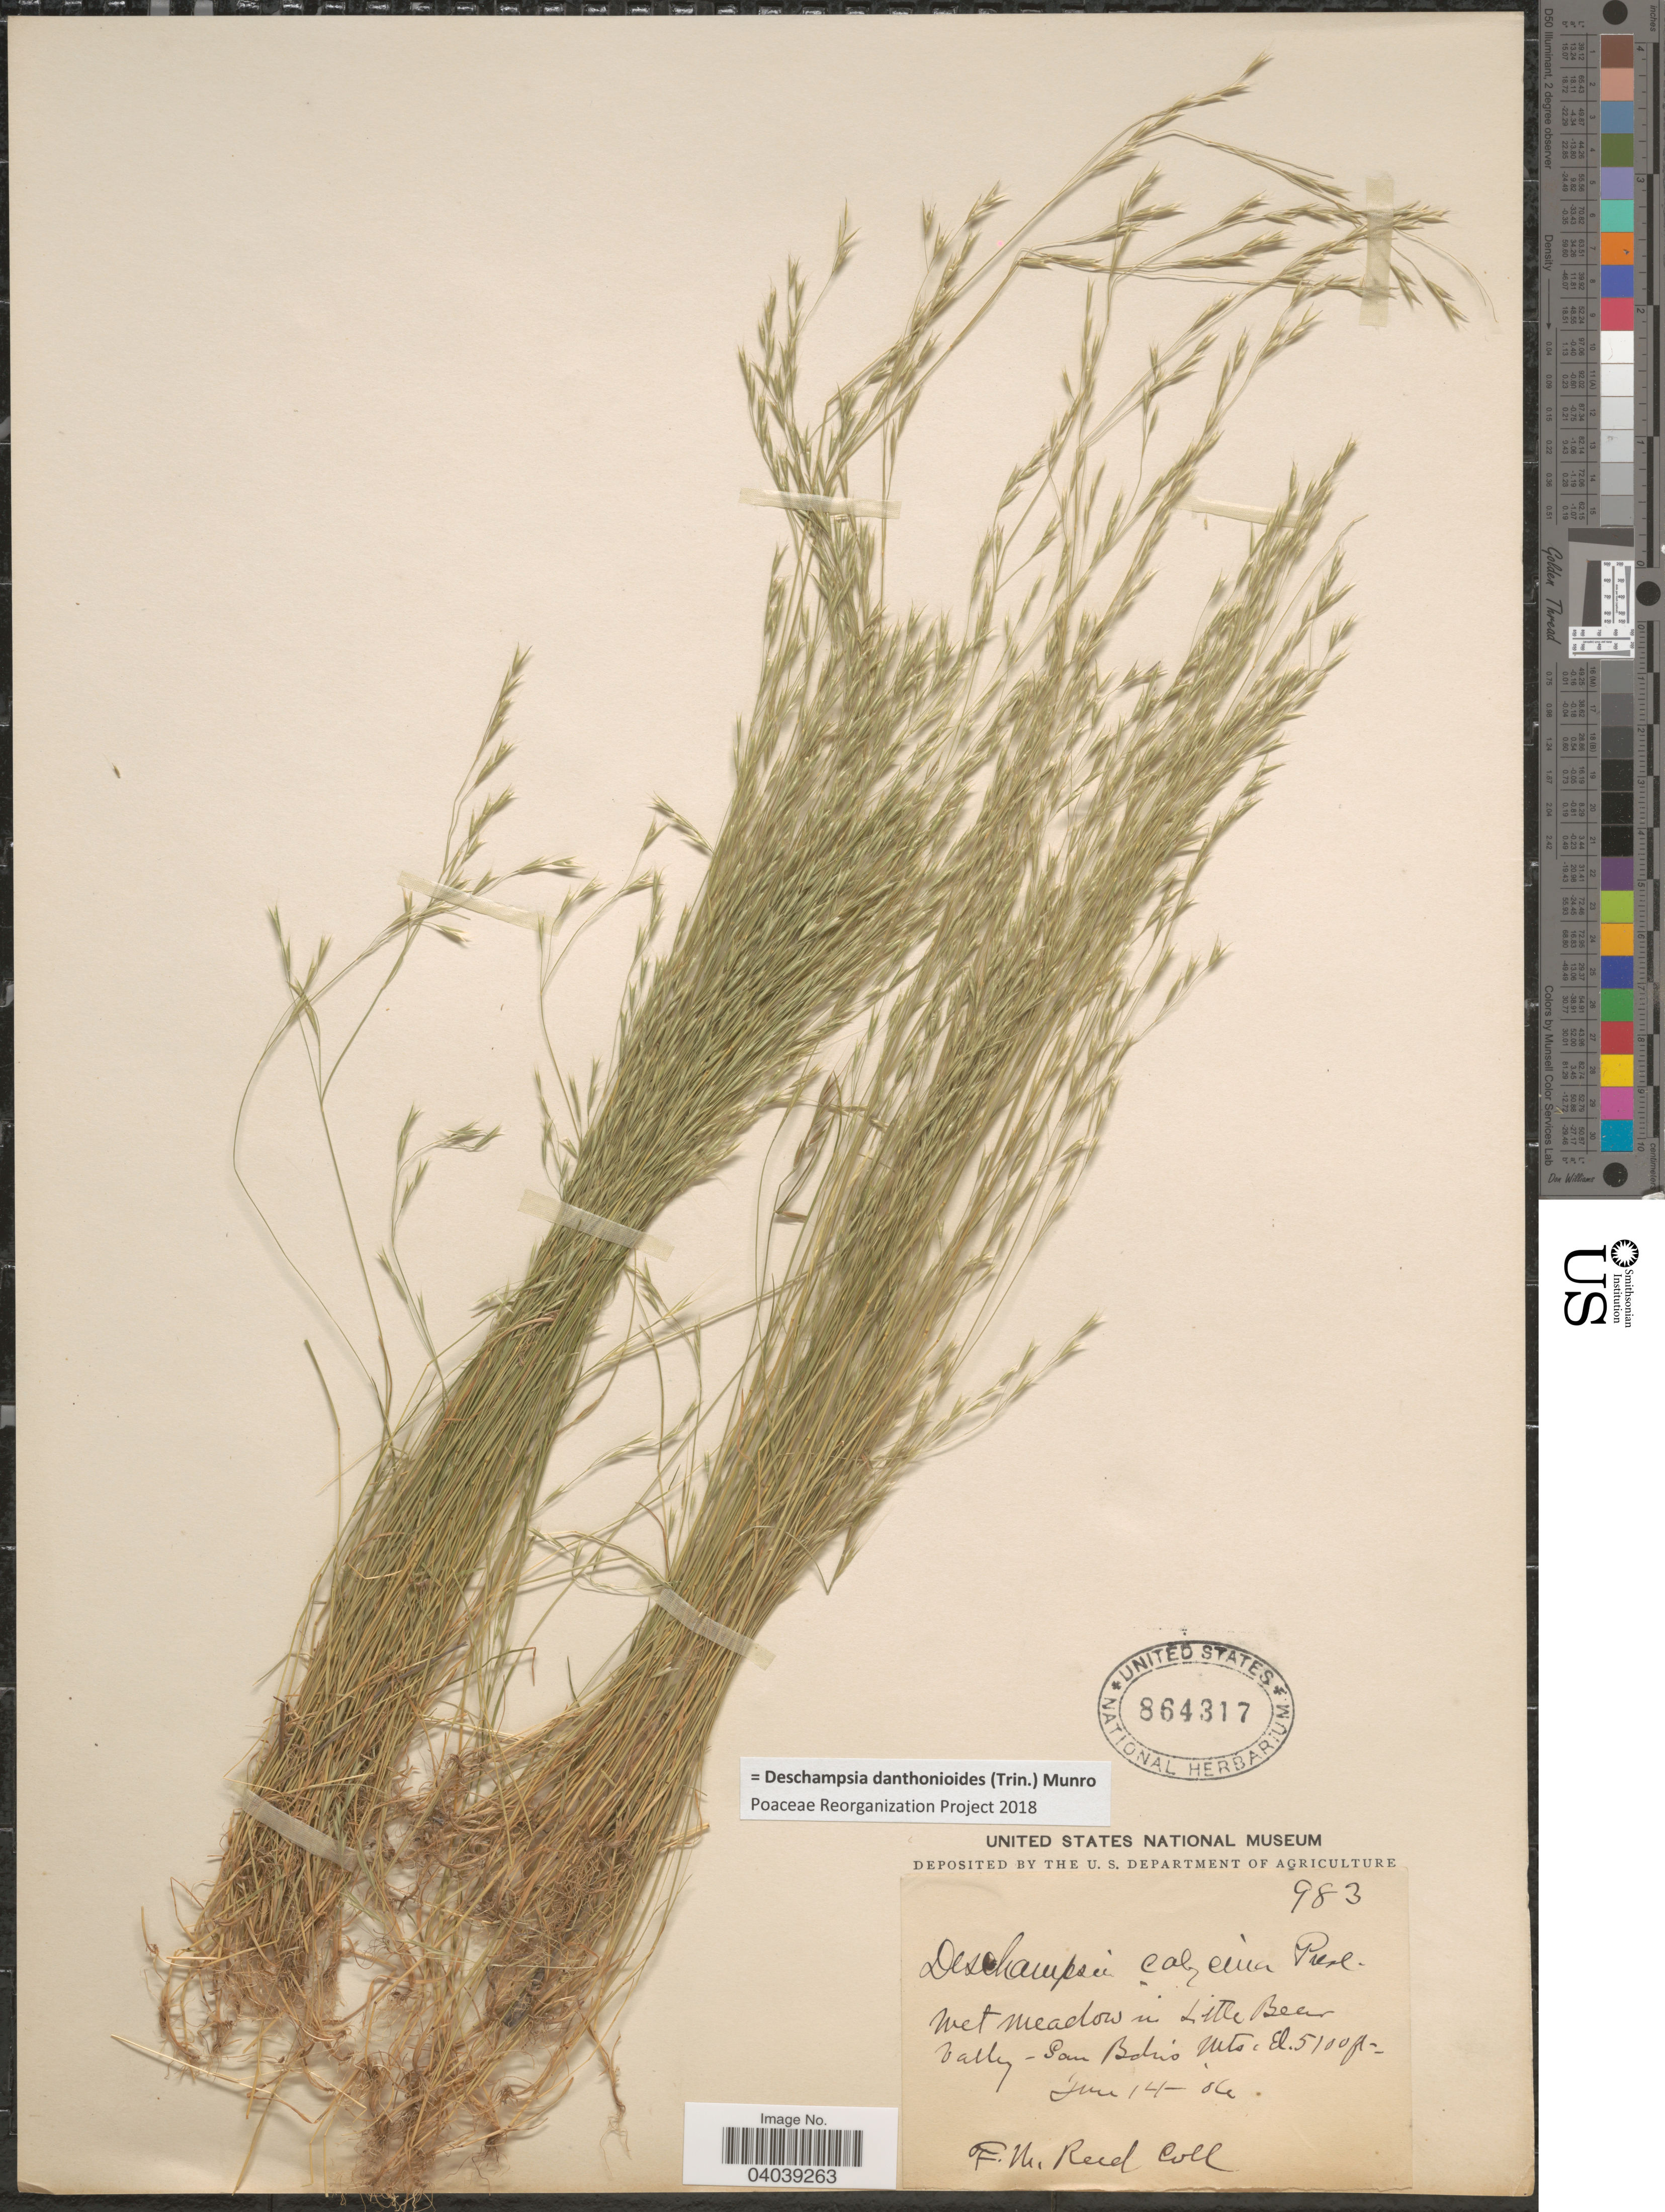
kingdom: Plantae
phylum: Tracheophyta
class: Liliopsida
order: Poales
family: Poaceae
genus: Deschampsia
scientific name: Deschampsia danthonioides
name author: (Trin.) Munro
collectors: F. Reed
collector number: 983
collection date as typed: Transcribed d/m/y: 14/6/86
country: United States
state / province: California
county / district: San Bernardino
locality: Wet meadow in Little Bear Valley - San Bdno. Mts.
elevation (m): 1554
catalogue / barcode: US 864317